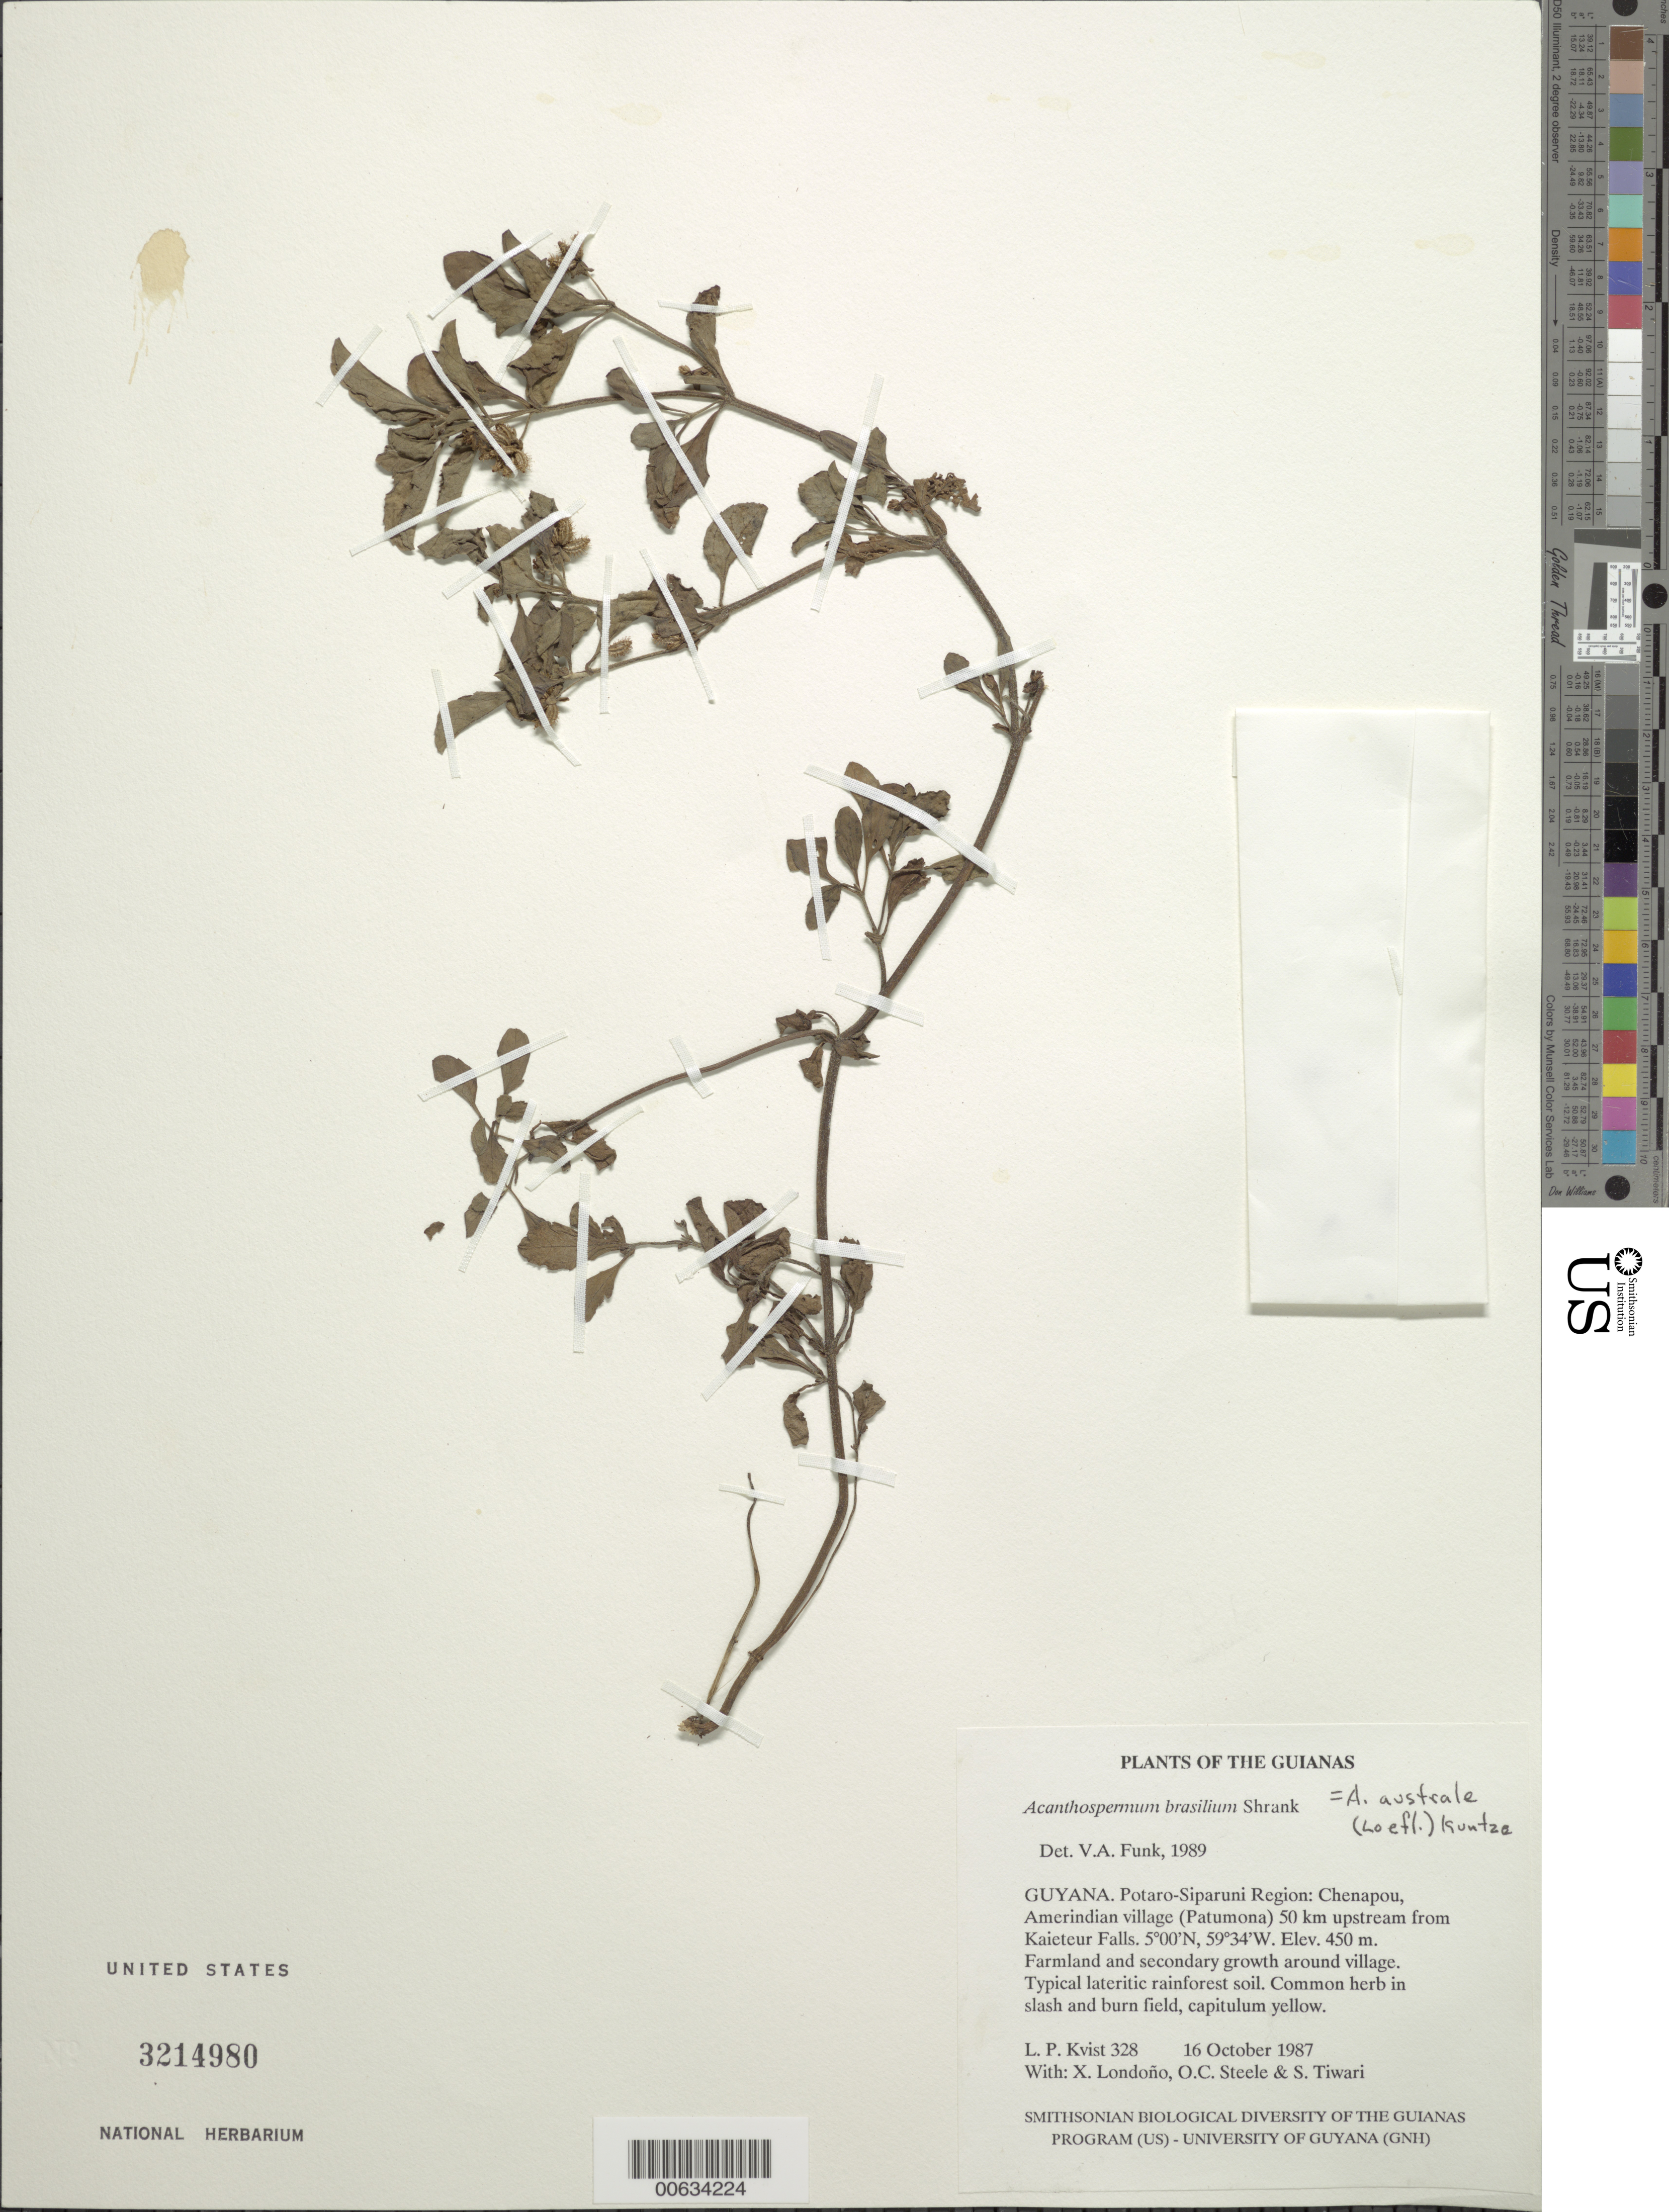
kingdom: Plantae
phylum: Tracheophyta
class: Magnoliopsida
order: Asterales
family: Asteraceae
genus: Acanthospermum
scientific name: Acanthospermum brasilium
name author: Schrank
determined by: Funk, Vicki A., (BOT), Smithsonian Institution - National Museum of Natural History (UNITED STATES)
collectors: L. P. Kvist, X. Londoño, O. C. Steele & S. Tiwari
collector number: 328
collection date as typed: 16 October 1987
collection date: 1987-10-16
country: Guyana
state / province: Potaro-Siparuni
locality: Chenapou, Amerindian village (Patumona) 50 km upstream from Kaieteur Falls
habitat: Farmland and secondary growth around village. Typical lateritic rainforest soil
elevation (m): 450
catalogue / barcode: US 3214980